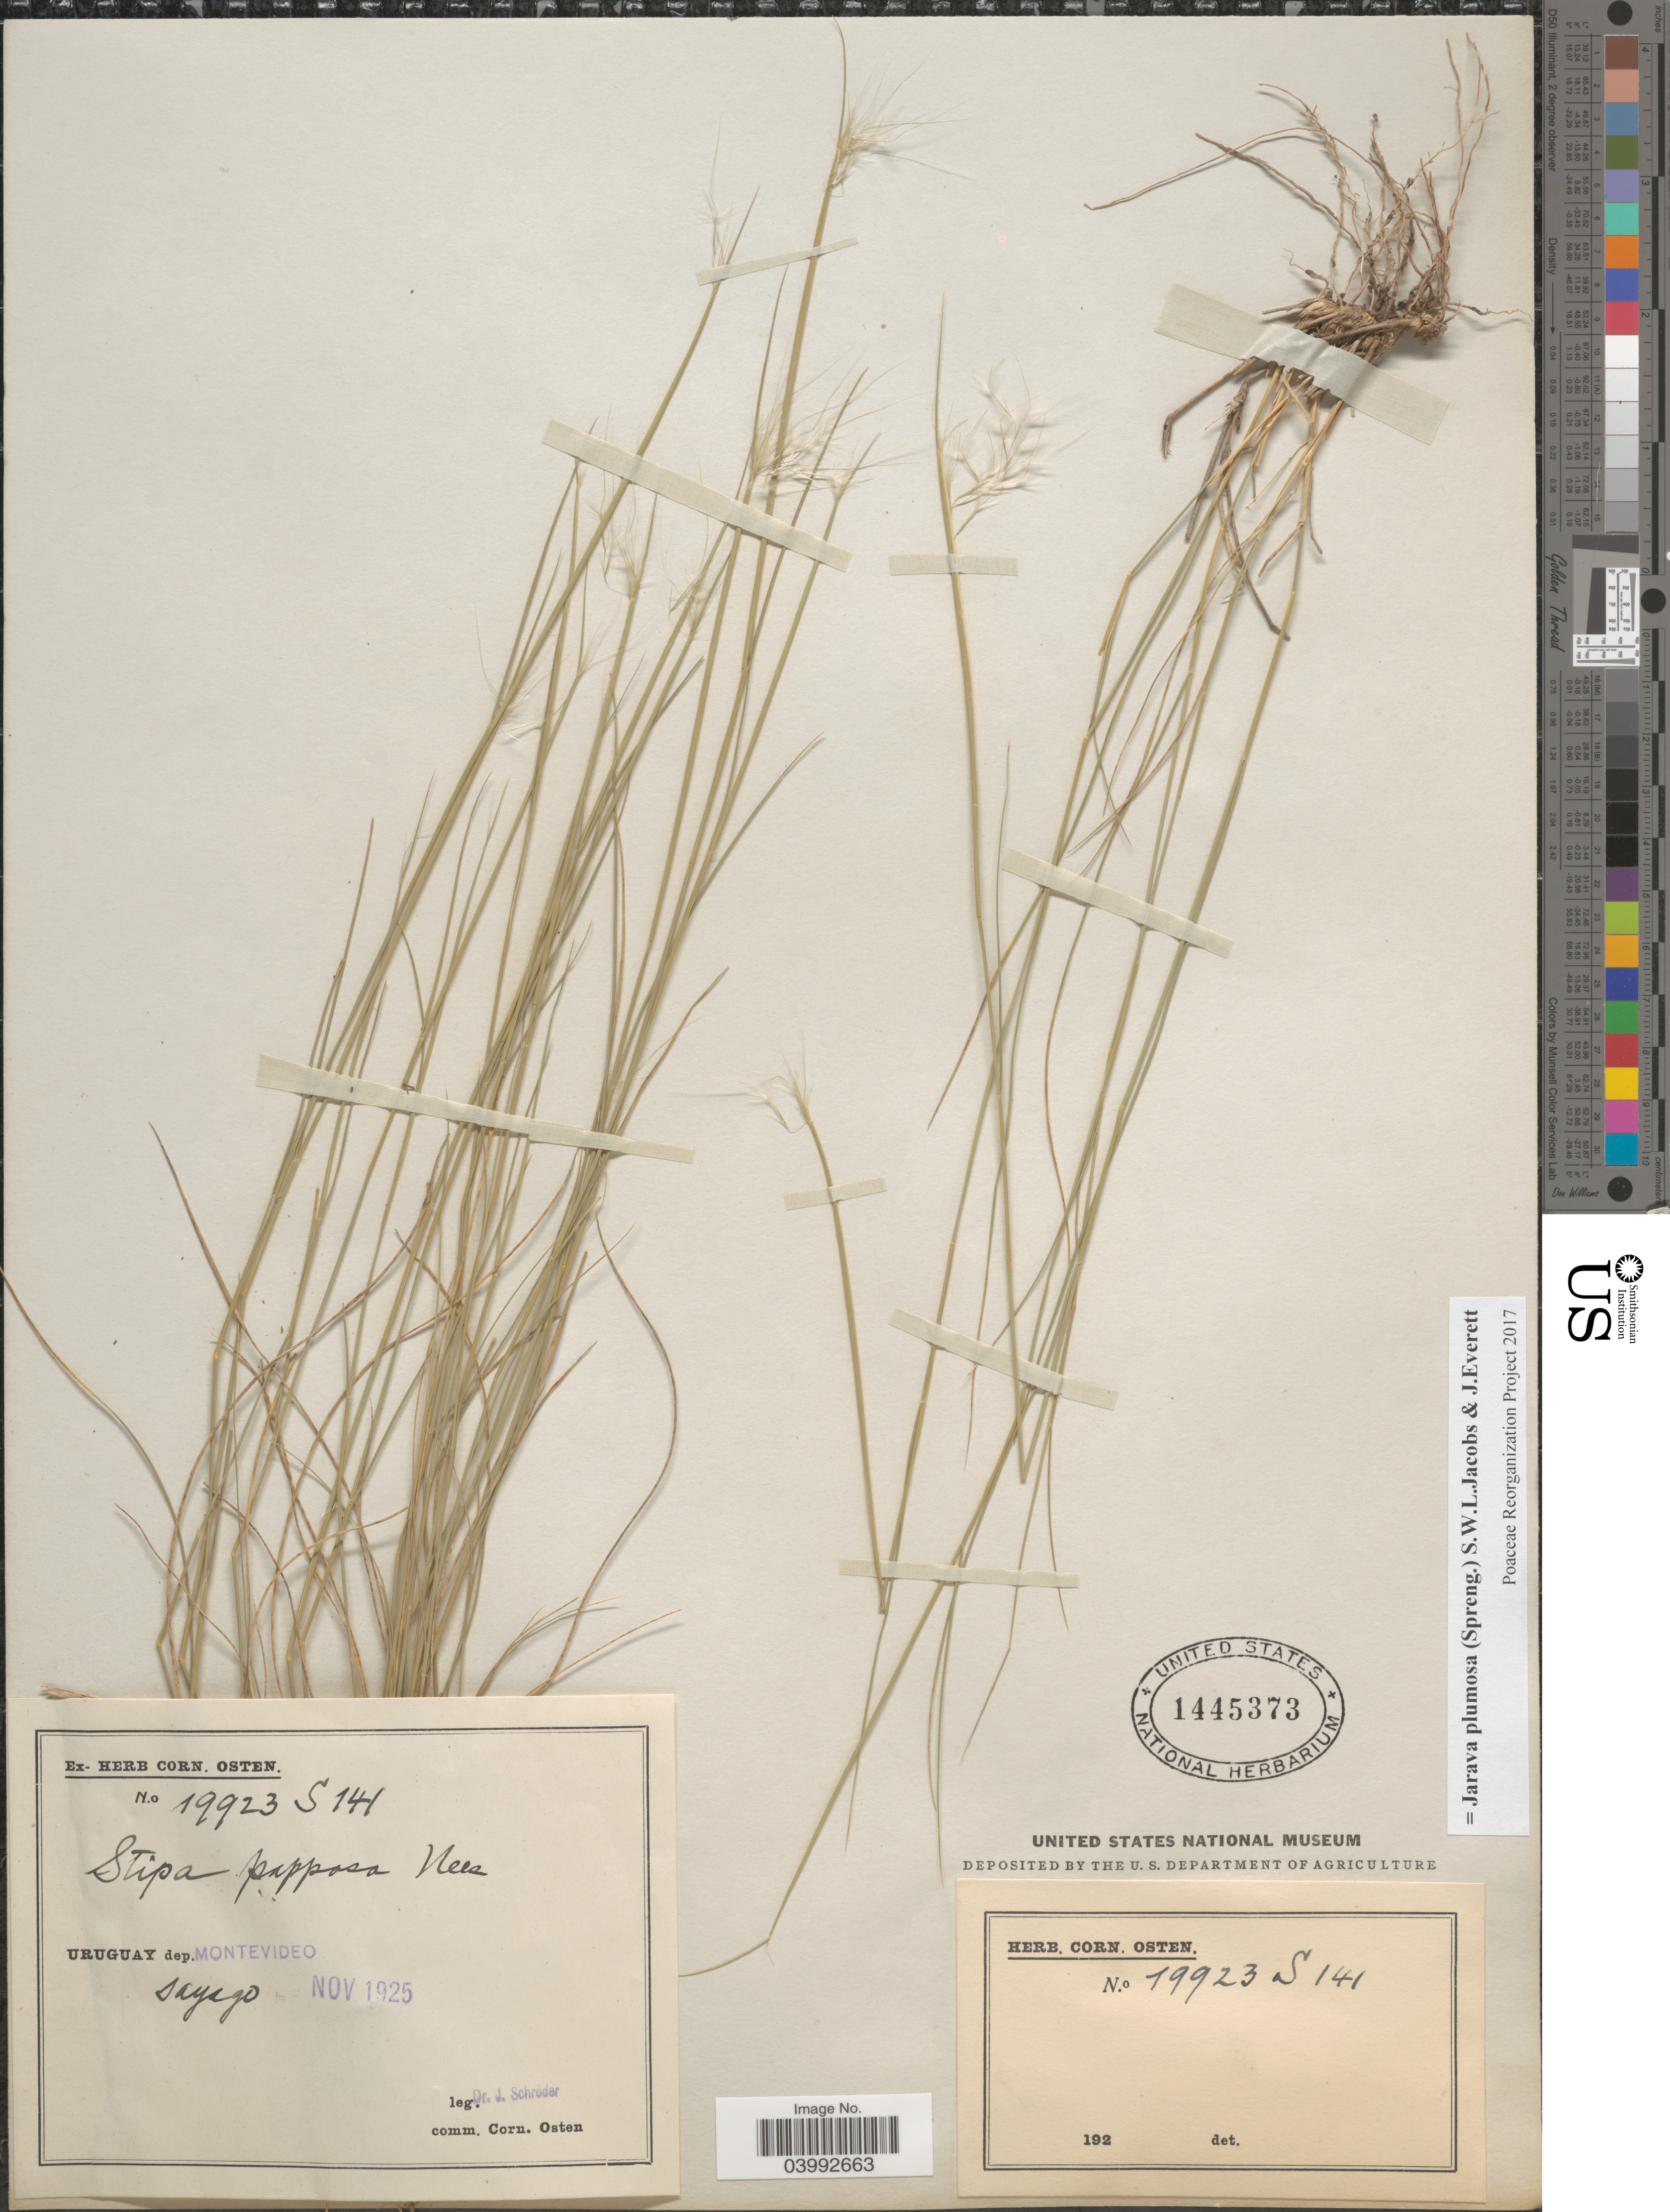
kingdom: Plantae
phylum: Tracheophyta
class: Liliopsida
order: Poales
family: Poaceae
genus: Jarava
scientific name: Jarava plumosa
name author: (Spreng.) S.W.L. Jacobs & J. Everett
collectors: J. Schröder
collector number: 19923 S 141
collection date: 1925-11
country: Uruguay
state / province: Montevideo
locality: Dep. Montevideo. Sayago.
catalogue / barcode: US 1445373